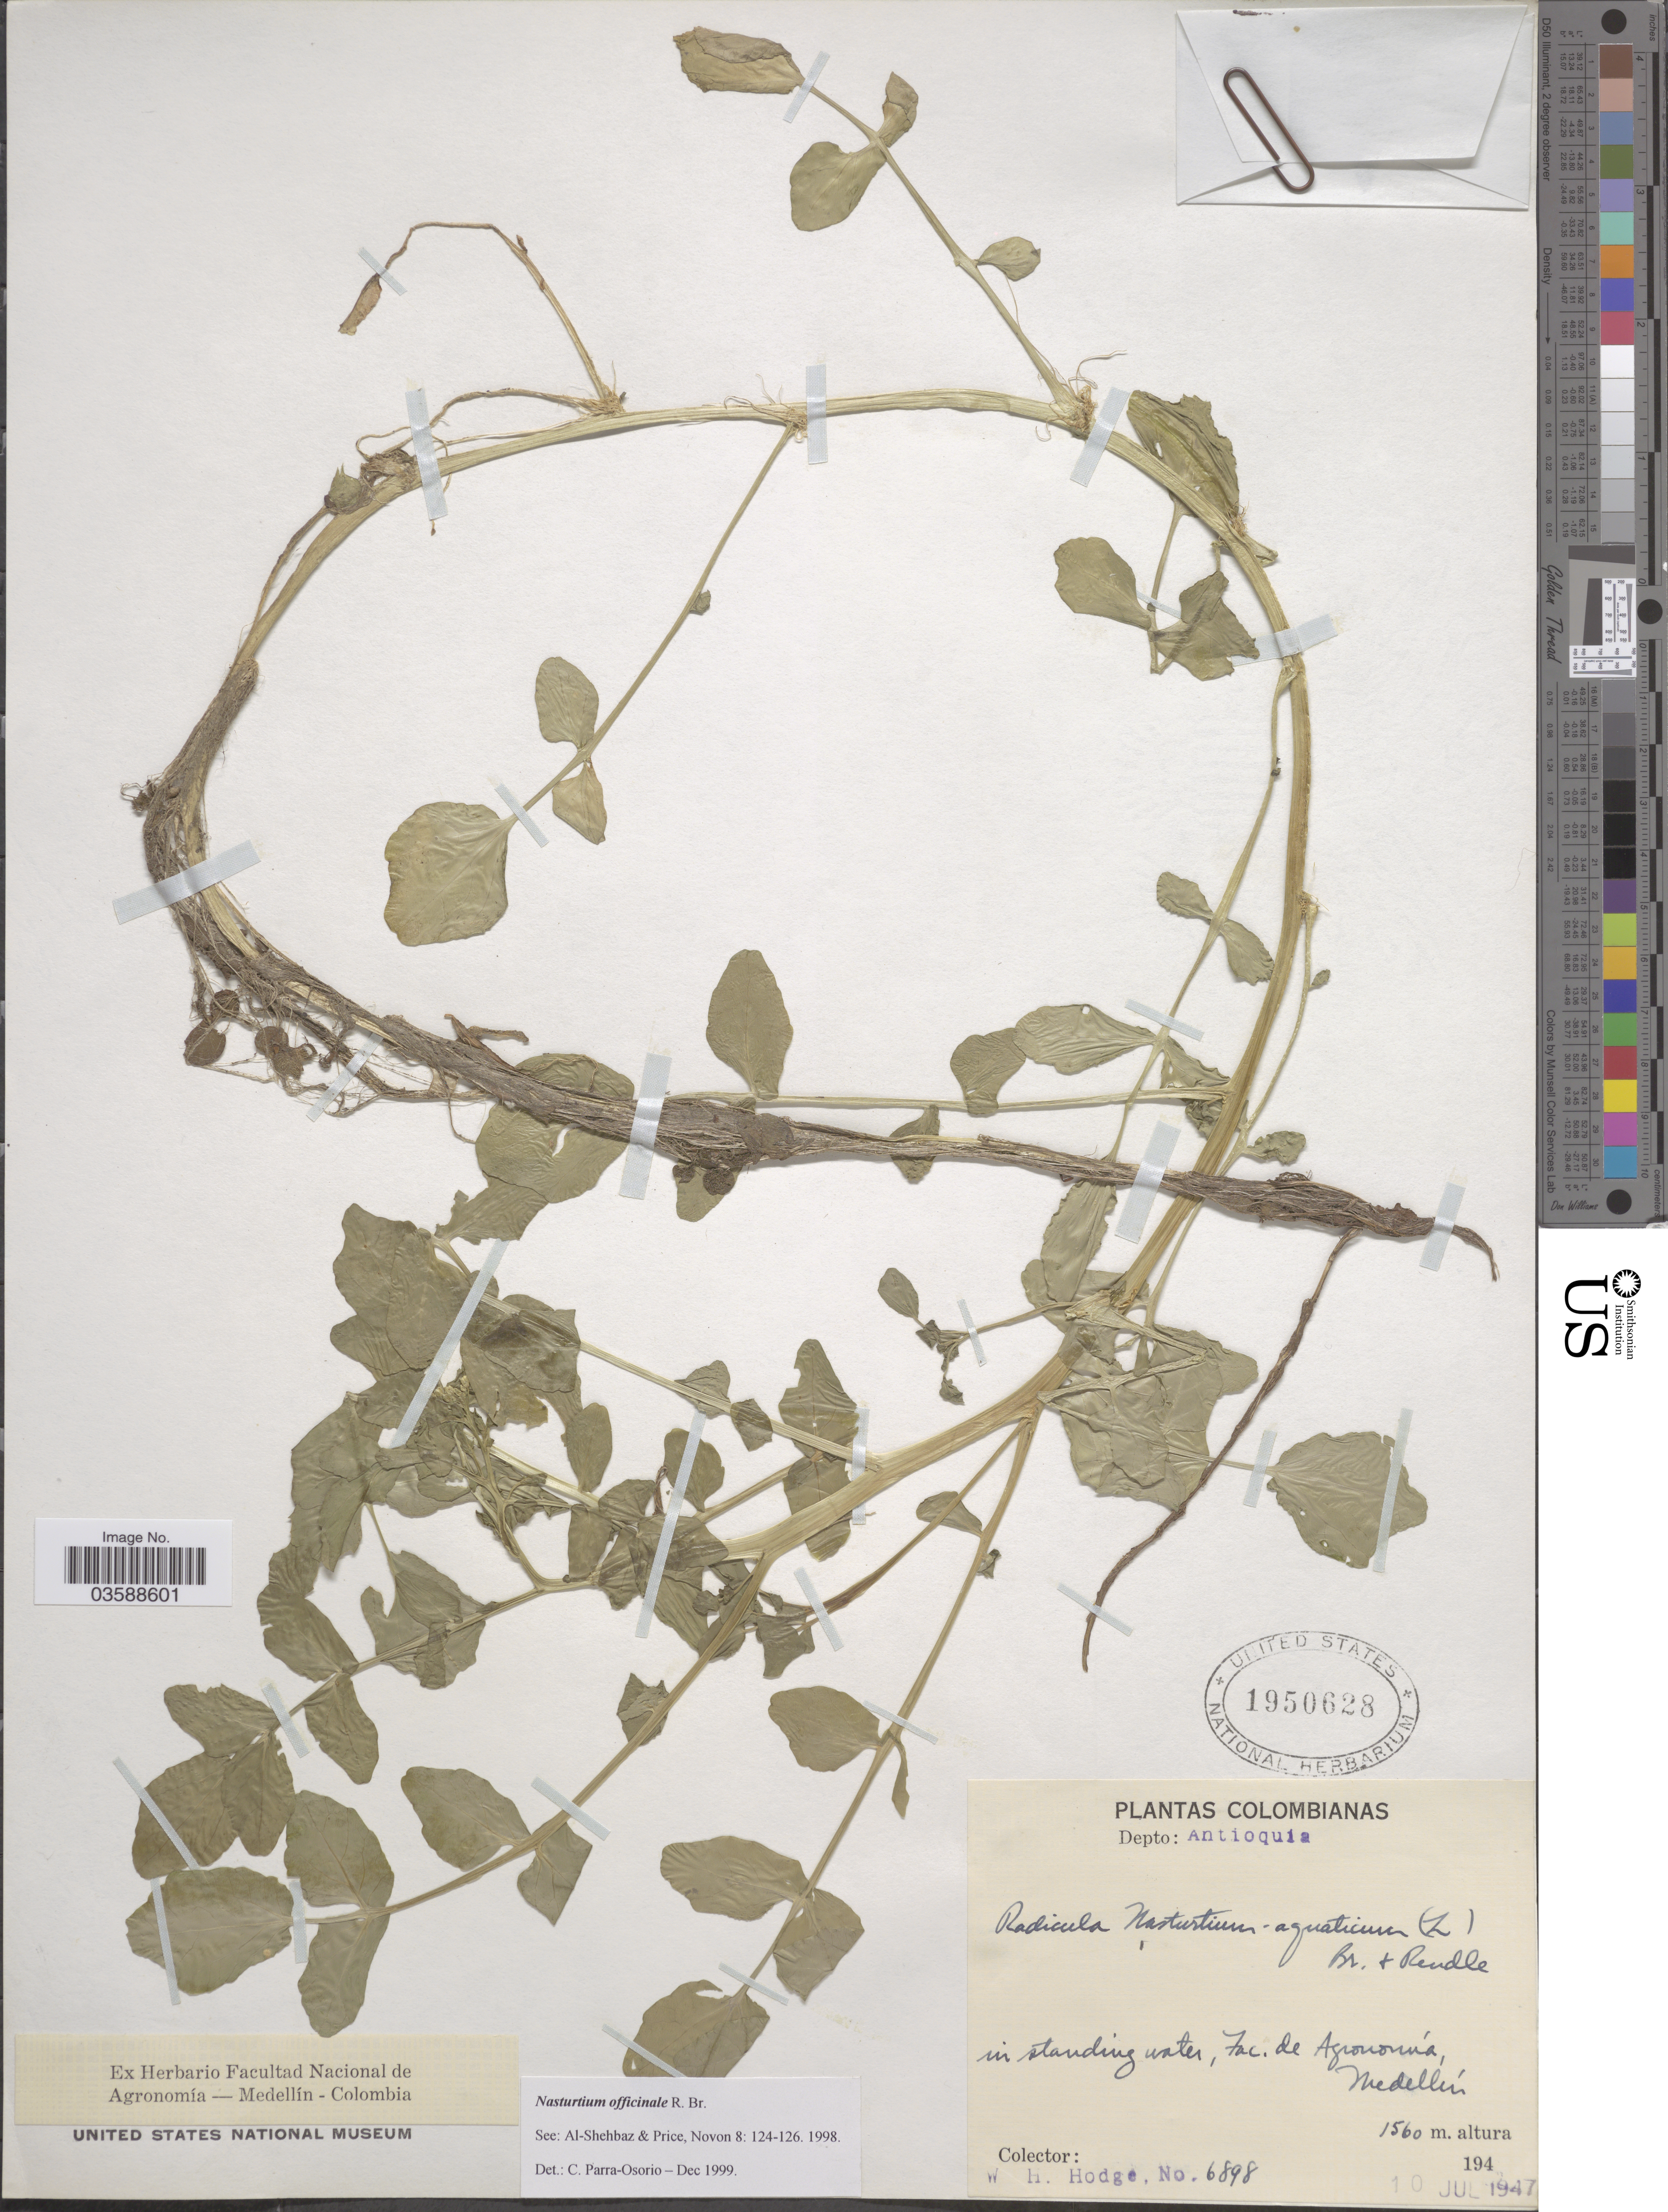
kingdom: Plantae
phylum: Tracheophyta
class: Magnoliopsida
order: Brassicales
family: Brassicaceae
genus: Nasturtium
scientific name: Nasturtium officinale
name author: R. Br.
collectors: W. Hodge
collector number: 6898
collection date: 1947-07-10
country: Colombia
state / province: Antioquia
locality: Depto. Antioquia. In standing water, Fac. de Agronomía, Medellín.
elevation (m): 1560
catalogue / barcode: US 1950628